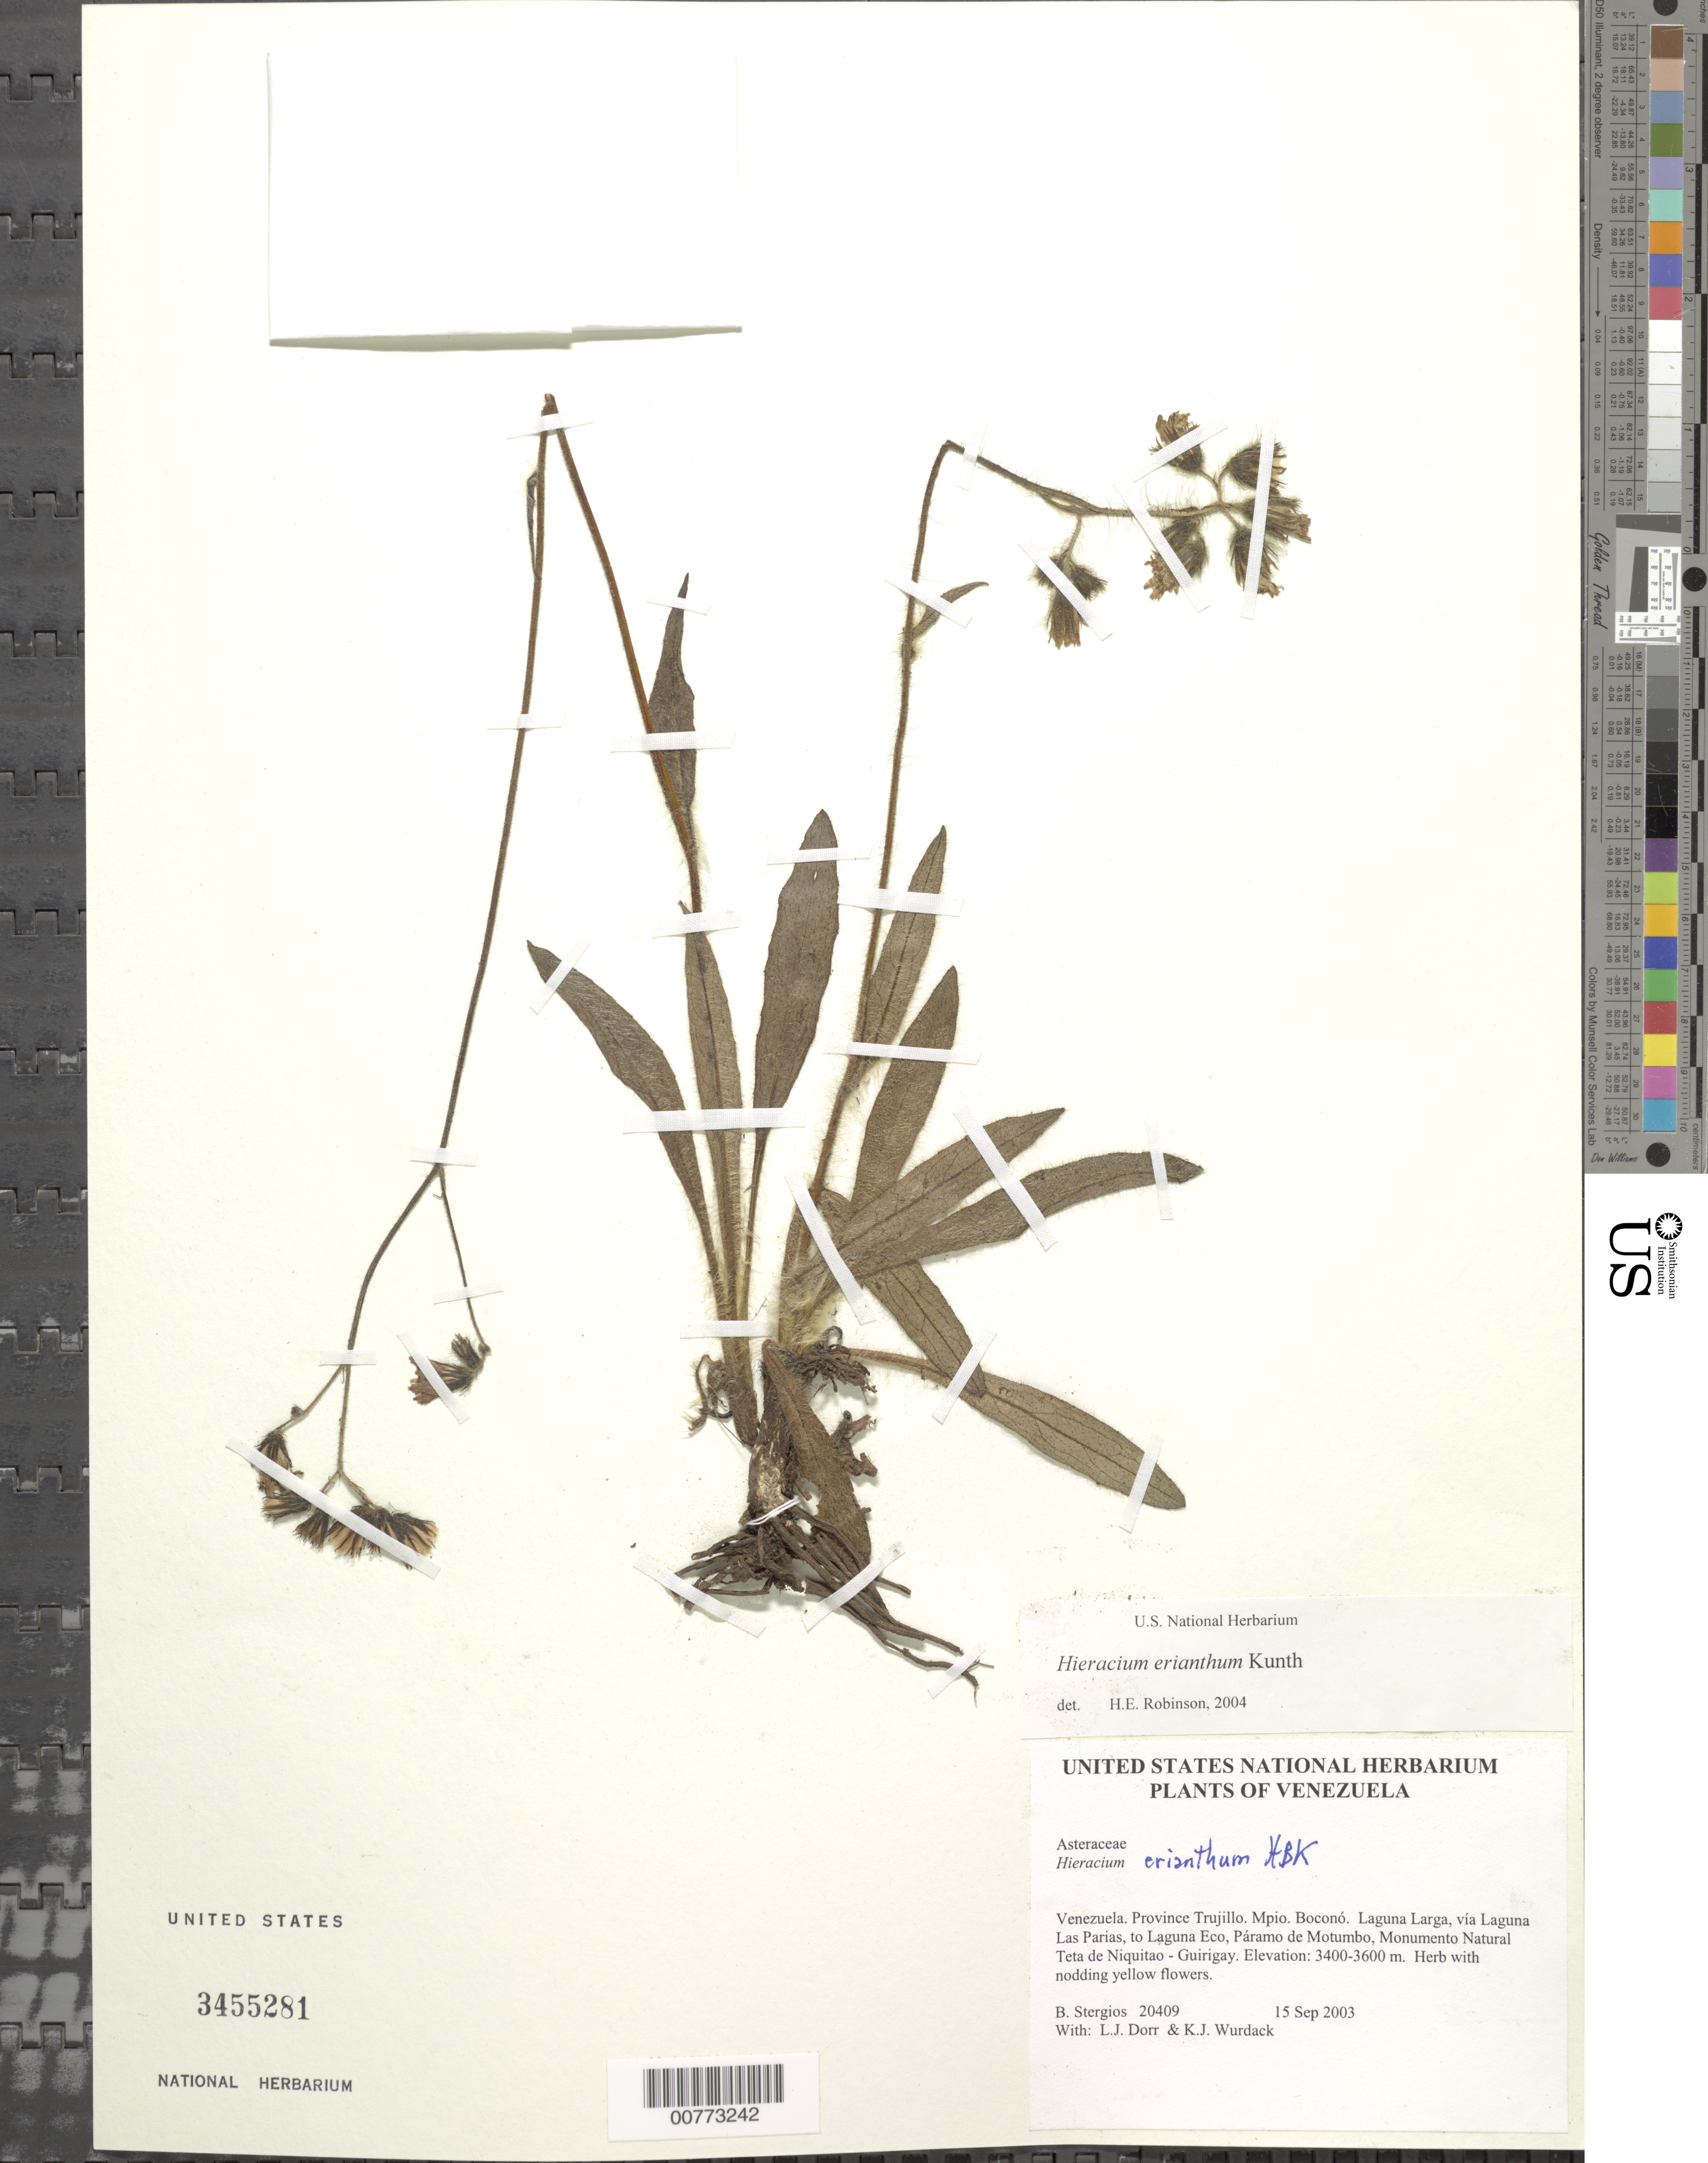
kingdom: Plantae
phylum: Tracheophyta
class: Magnoliopsida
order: Asterales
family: Asteraceae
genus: Hieracium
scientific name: Hieracium erianthum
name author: Kunth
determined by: Robinson, Harold E., (US)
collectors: B. G. Stergios, L. J. Dorr & K. Wurdack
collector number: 20409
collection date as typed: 15 Sep 2003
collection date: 2003-09-15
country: Venezuela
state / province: Trujillo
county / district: Boconó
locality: Laguna Larga, vía Laguna Las Parias, to Laguna Eco, Páramo de Motumbo, Monumento Natural Teta de Niquitao - Guirigay.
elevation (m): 3400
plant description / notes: F, PORT, US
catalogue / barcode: US 3455281